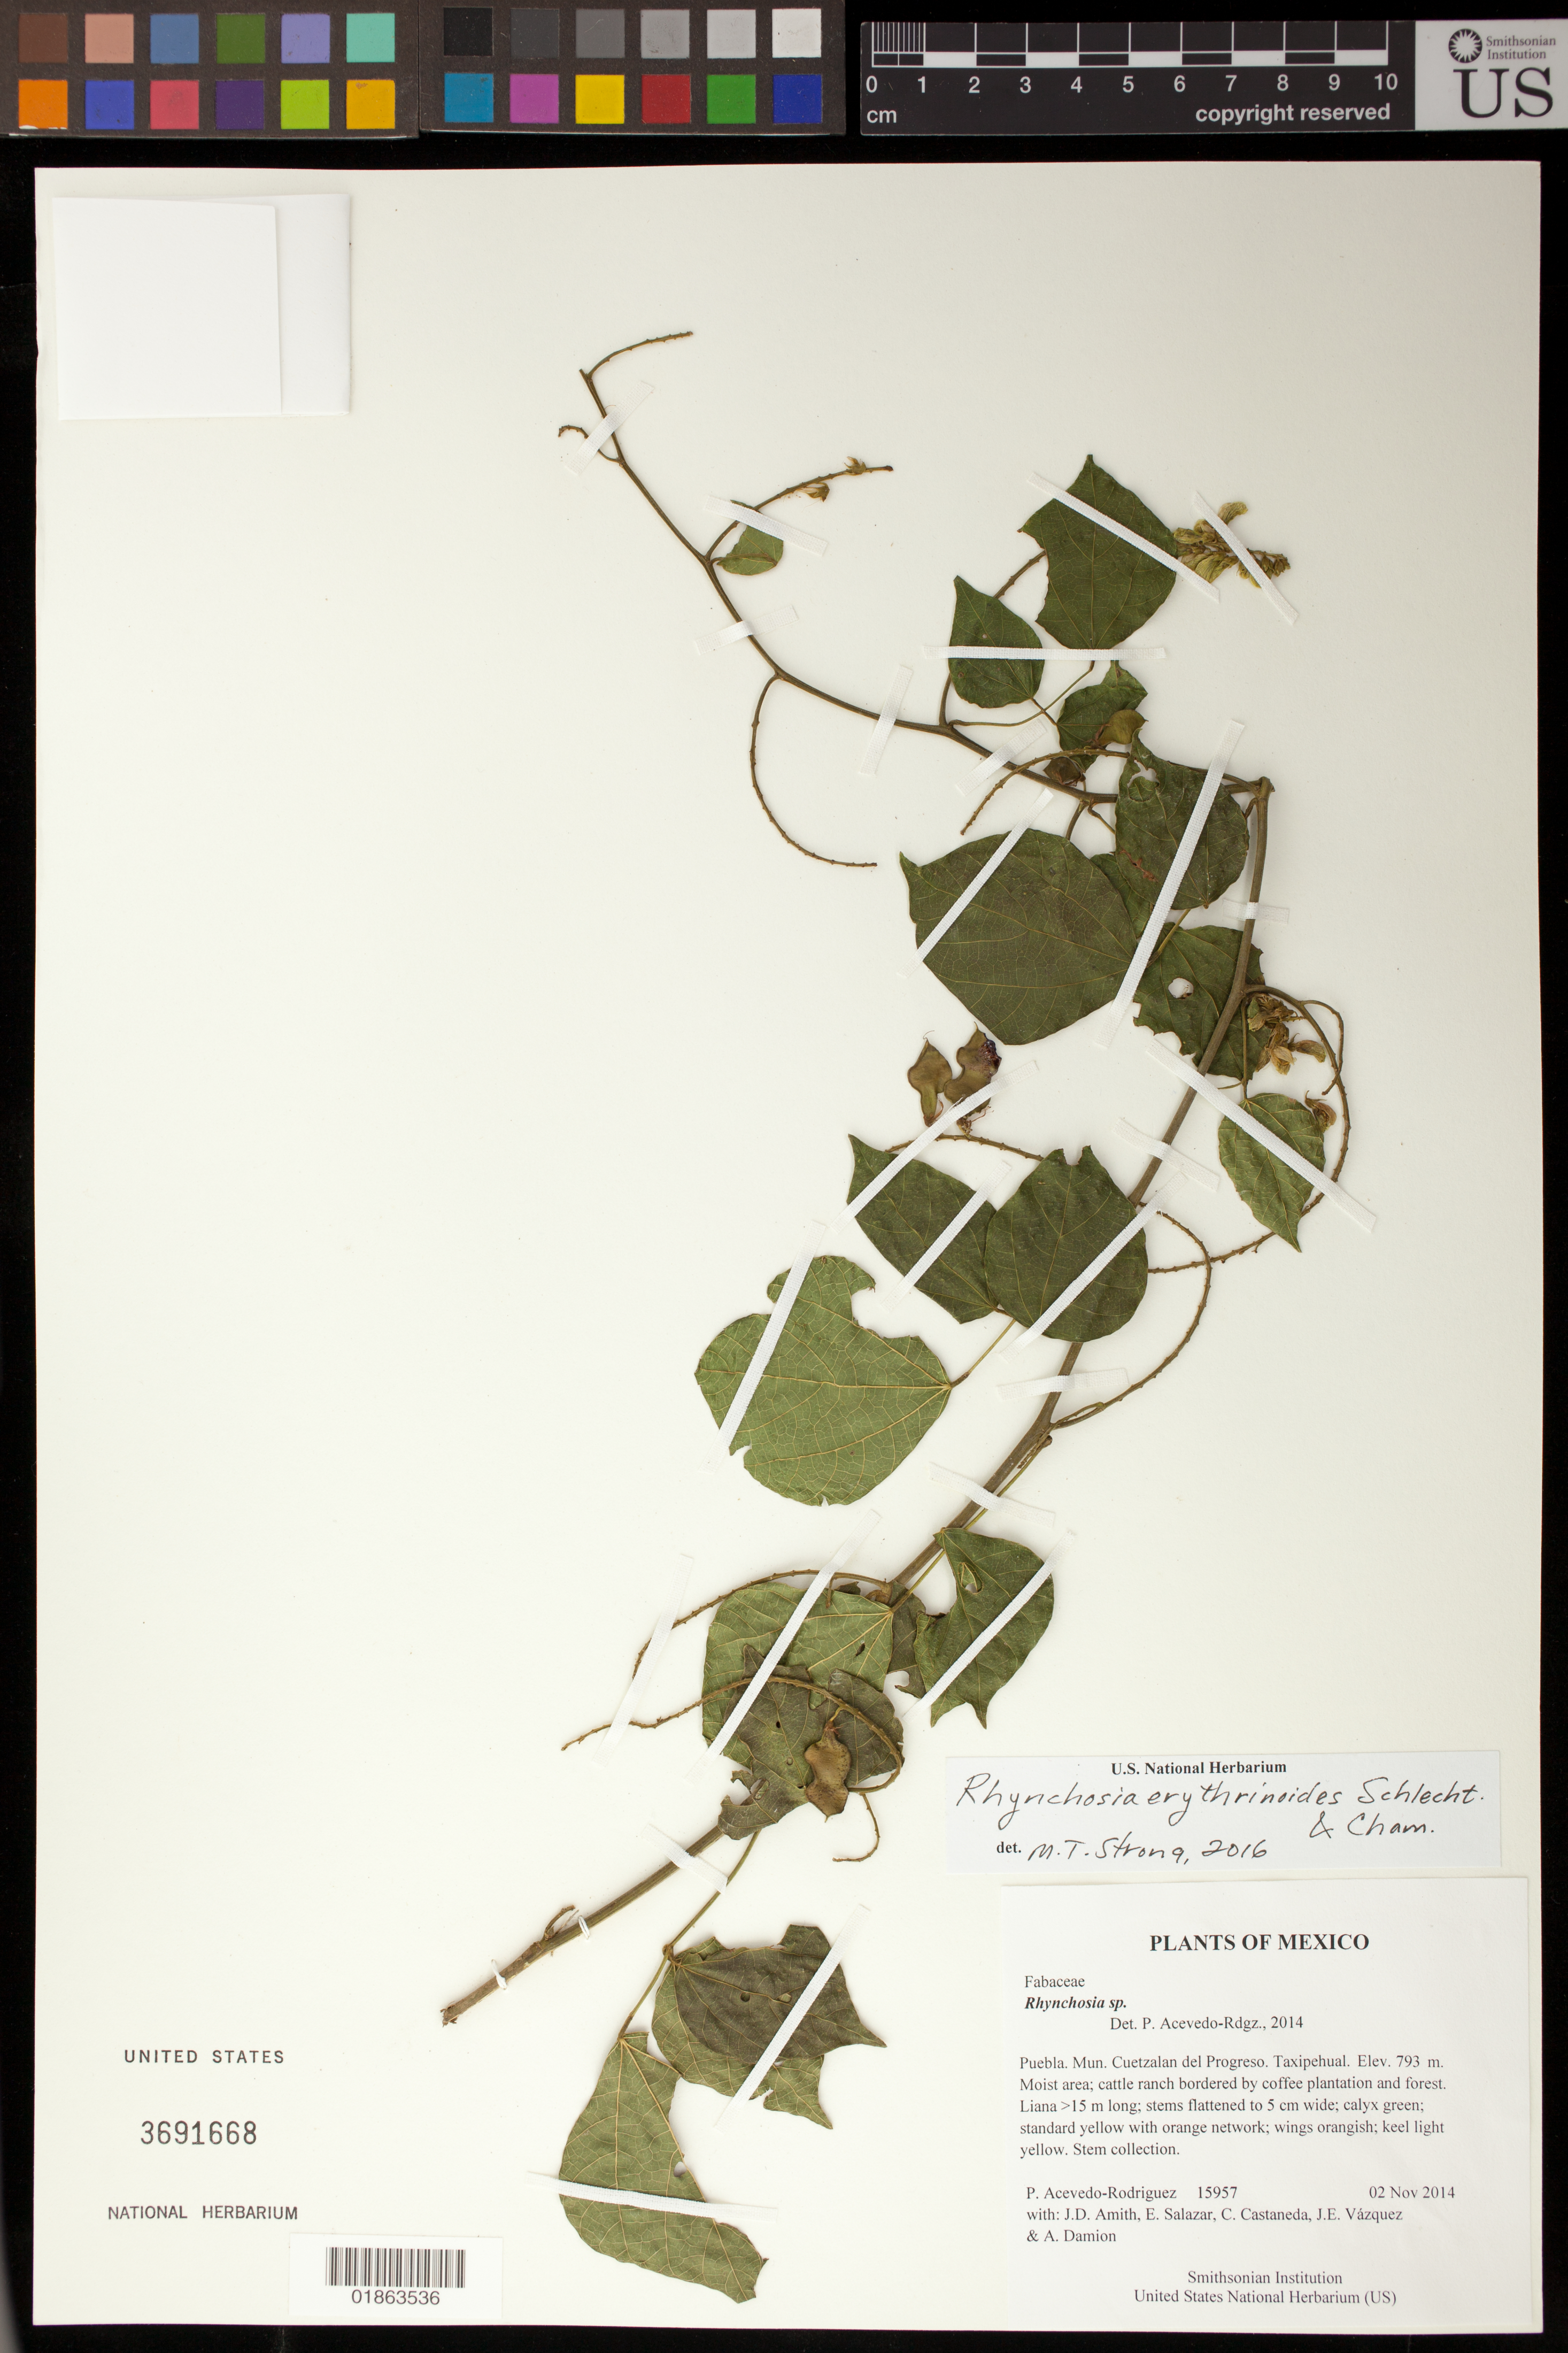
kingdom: Plantae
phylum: Tracheophyta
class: Magnoliopsida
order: Fabales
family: Fabaceae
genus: Rhynchosia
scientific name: Rhynchosia erythrinoides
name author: Schltdl. & Cham.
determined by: Strong, M. T., (US), Smithsonian Institution - National Museum of Natural History (UNITED STATES)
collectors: P. Acevedo-Rodr., J. D. Amith, E. Salazar, C. Castaneda, J. E. Vázquez & A. Damion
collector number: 15957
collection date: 2014-11-02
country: Mexico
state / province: Puebla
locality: Mun. Cuetzalan del Progreso. Taxipehual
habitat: Moist area; cattle ranch bordered with coffee plant. and forest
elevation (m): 793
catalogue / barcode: US 3691668